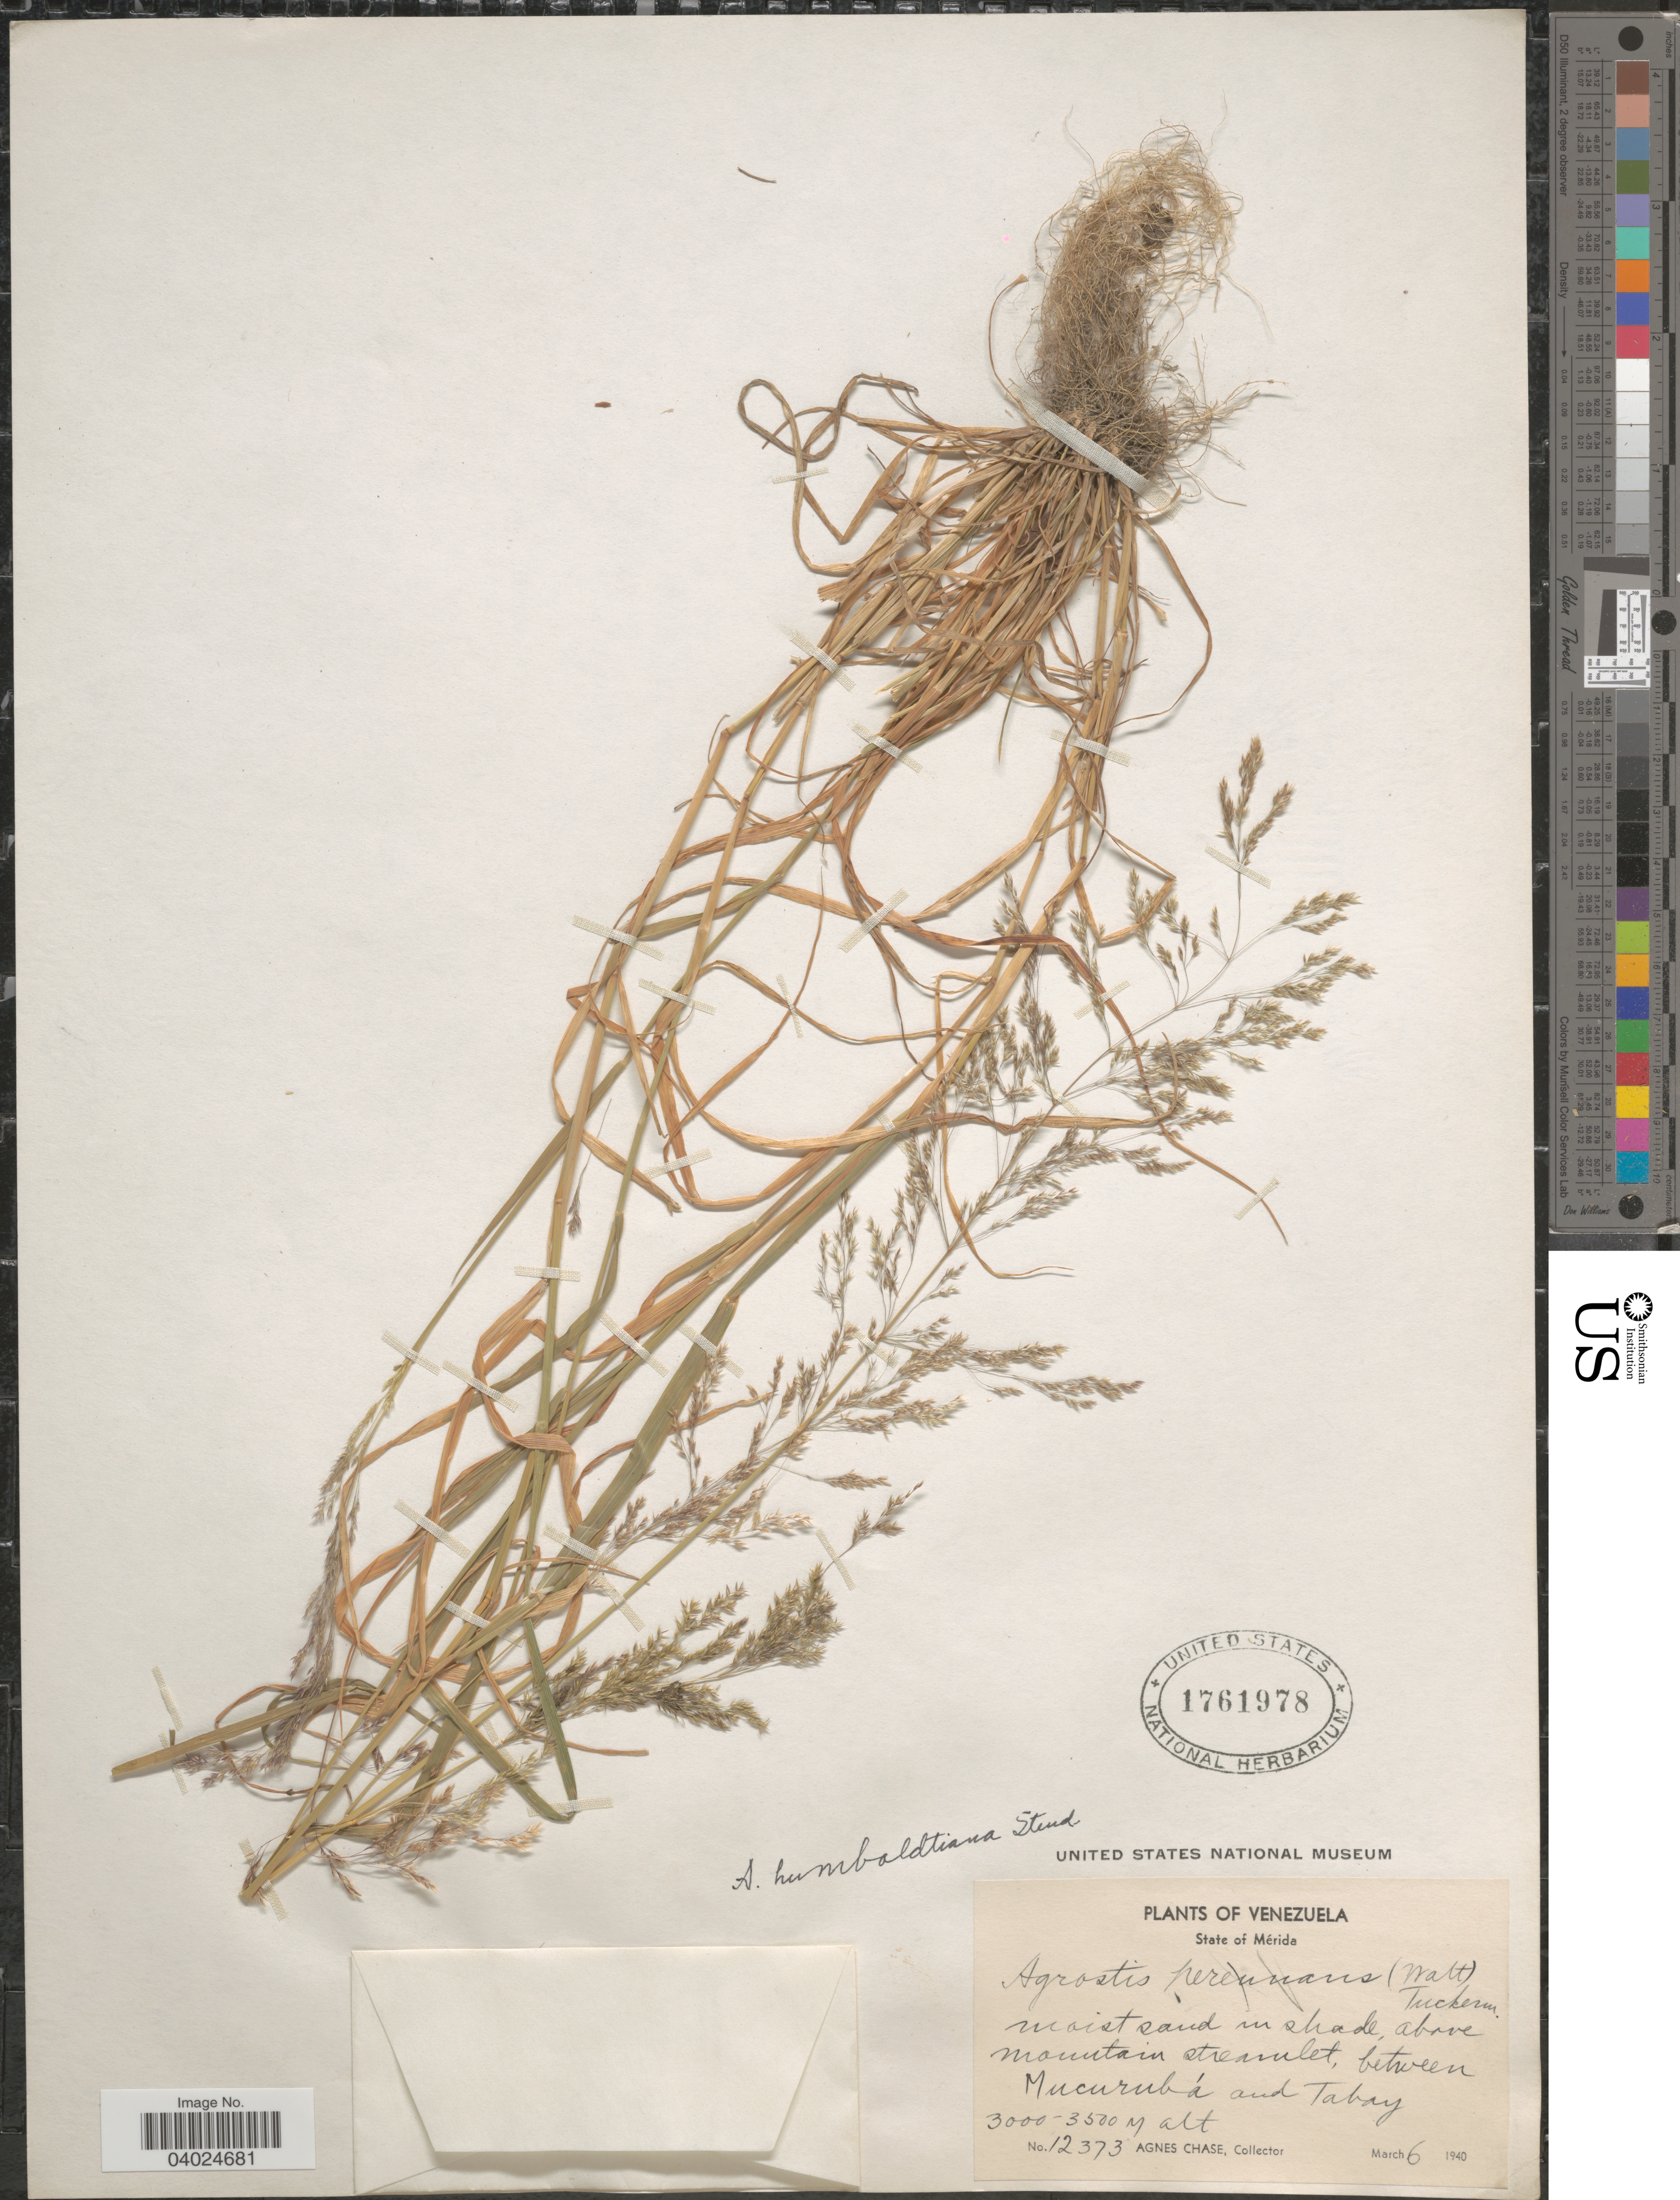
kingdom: Plantae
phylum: Tracheophyta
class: Liliopsida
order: Poales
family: Poaceae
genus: Agrostis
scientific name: Agrostis perennans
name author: (Walter) Tuck.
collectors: A. Chase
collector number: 12373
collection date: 1940-03-06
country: Venezuela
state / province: Merida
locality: Above mountain streamlet, between Mucurubá and Tabay.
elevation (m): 3000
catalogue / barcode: US 1761978